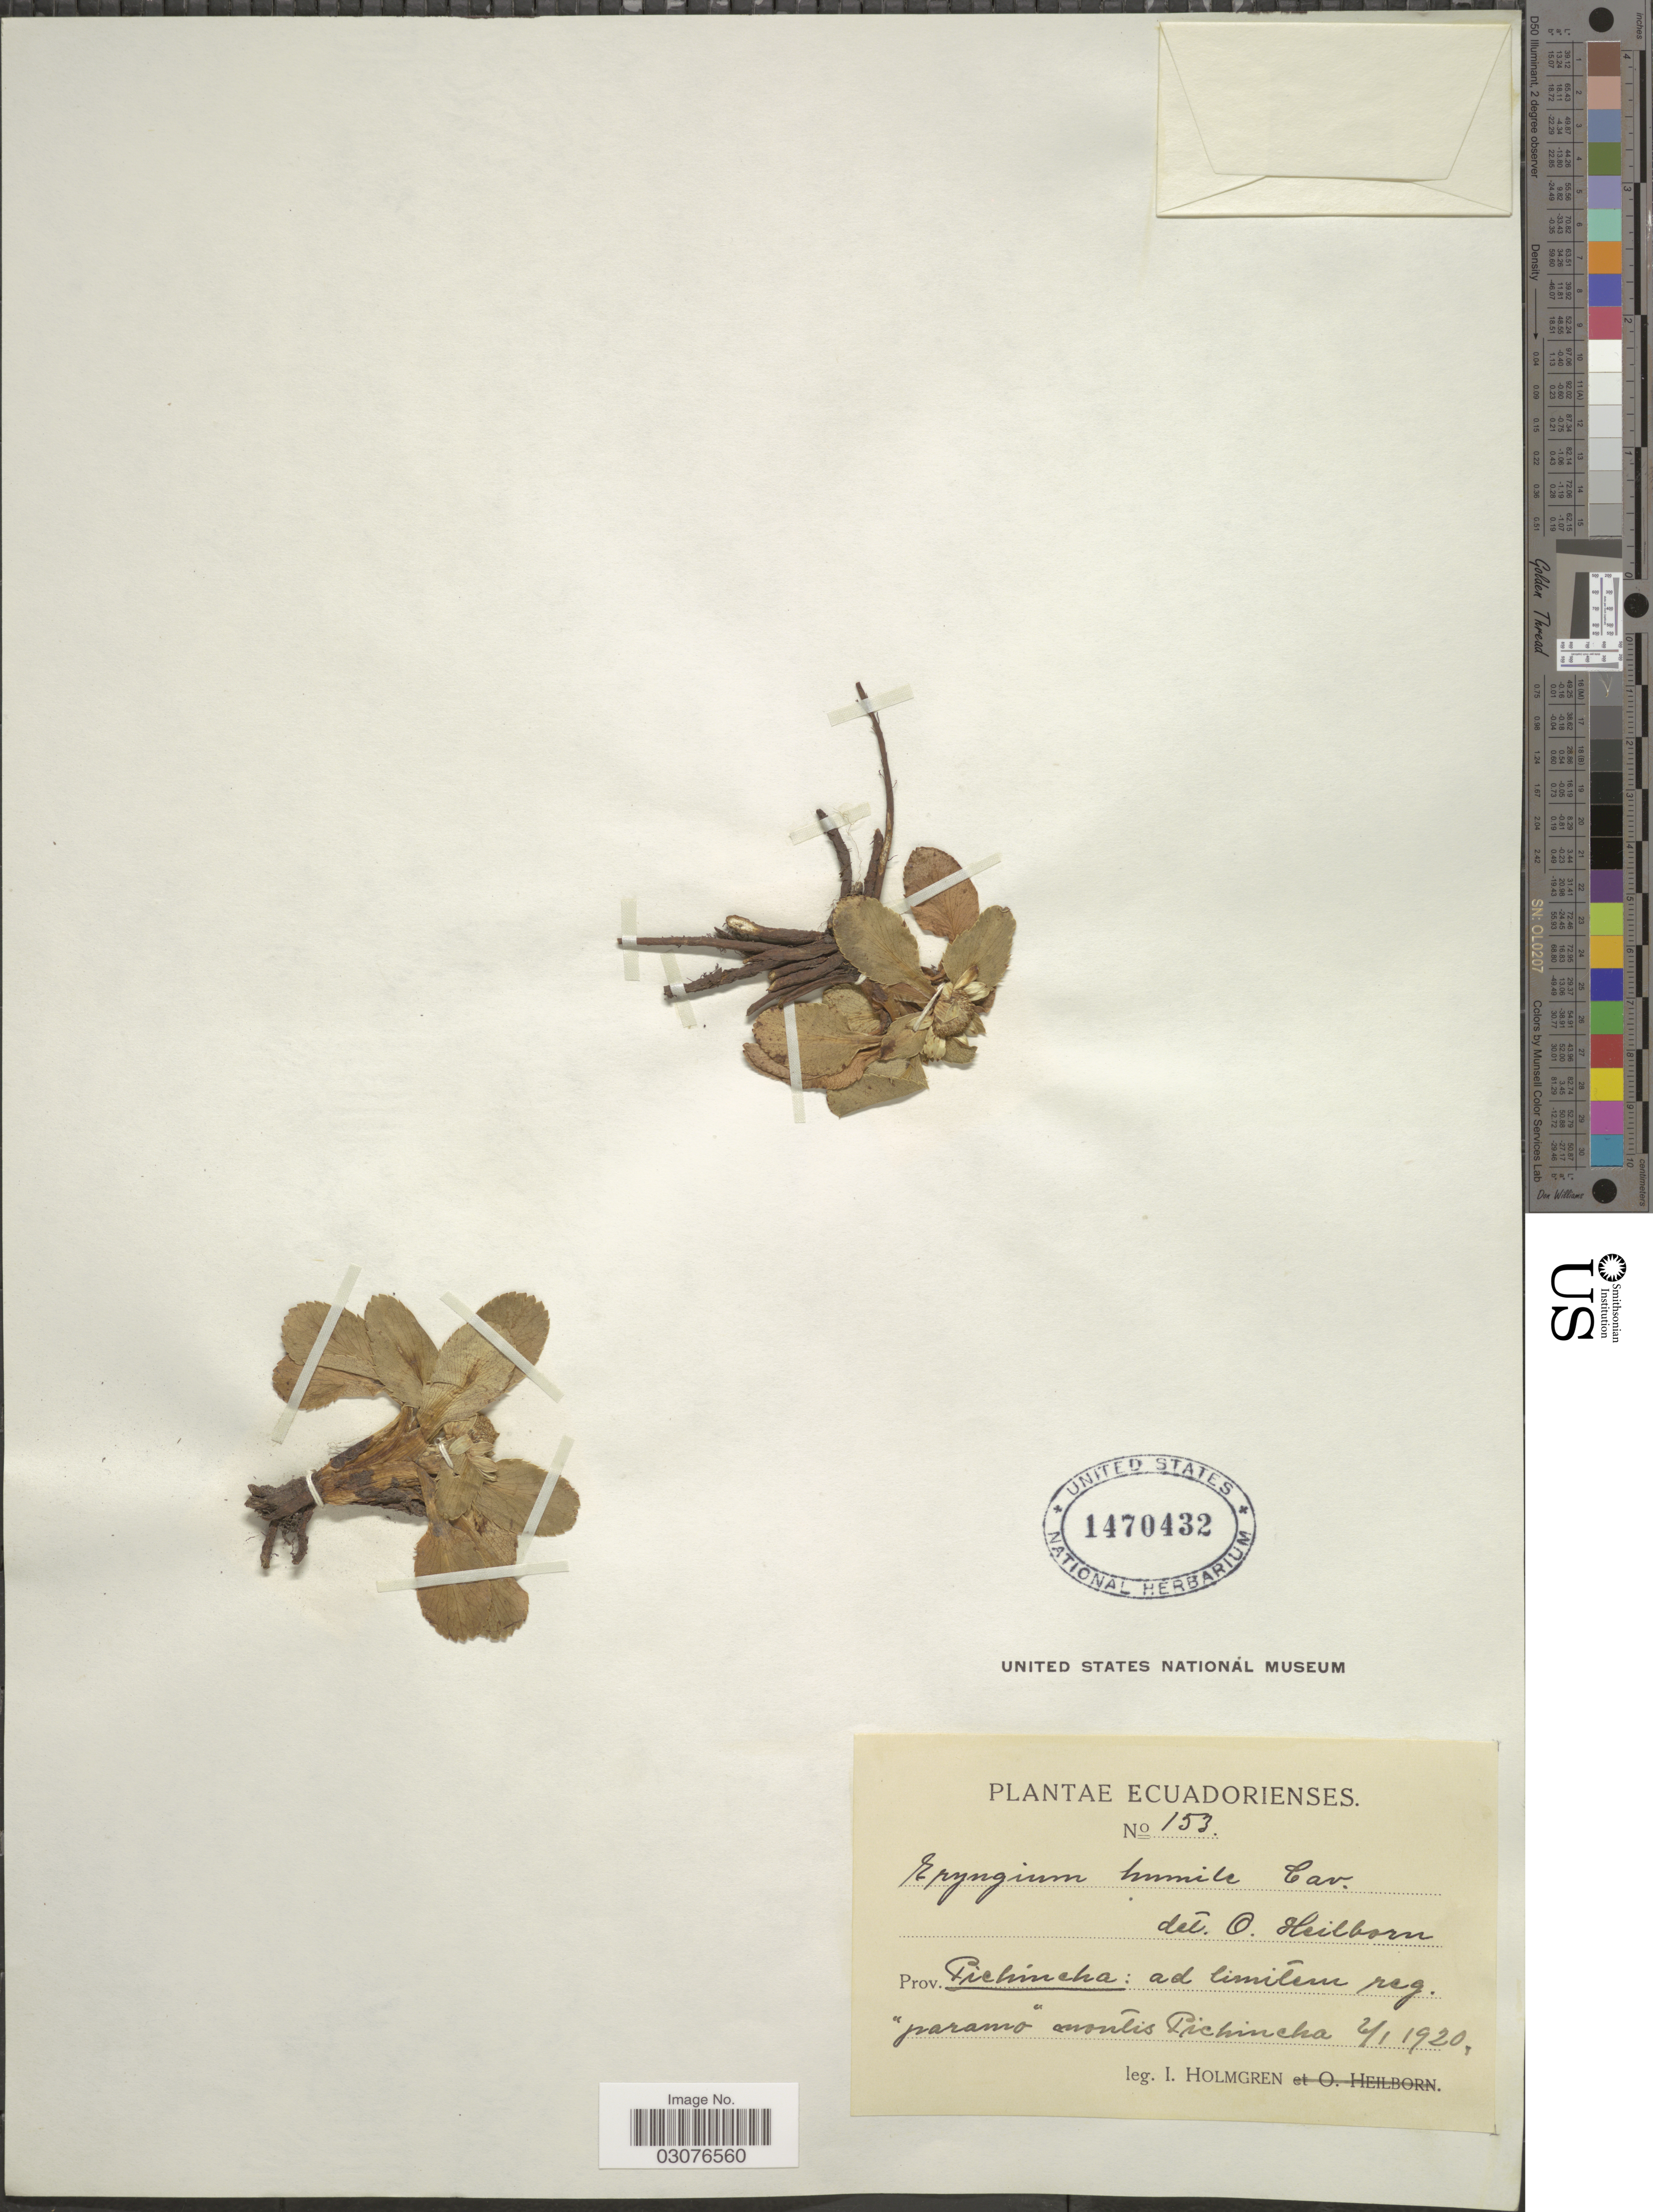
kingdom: Plantae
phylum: Tracheophyta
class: Magnoliopsida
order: Apiales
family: Apiaceae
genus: Eryngium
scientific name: Eryngium bourgatii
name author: Gouan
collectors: I. Holmgren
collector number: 153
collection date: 1920-01-02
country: Ecuador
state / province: Pichincha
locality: Ad limitem reg. "paramo" montis Pichincha.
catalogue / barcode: US 1470432